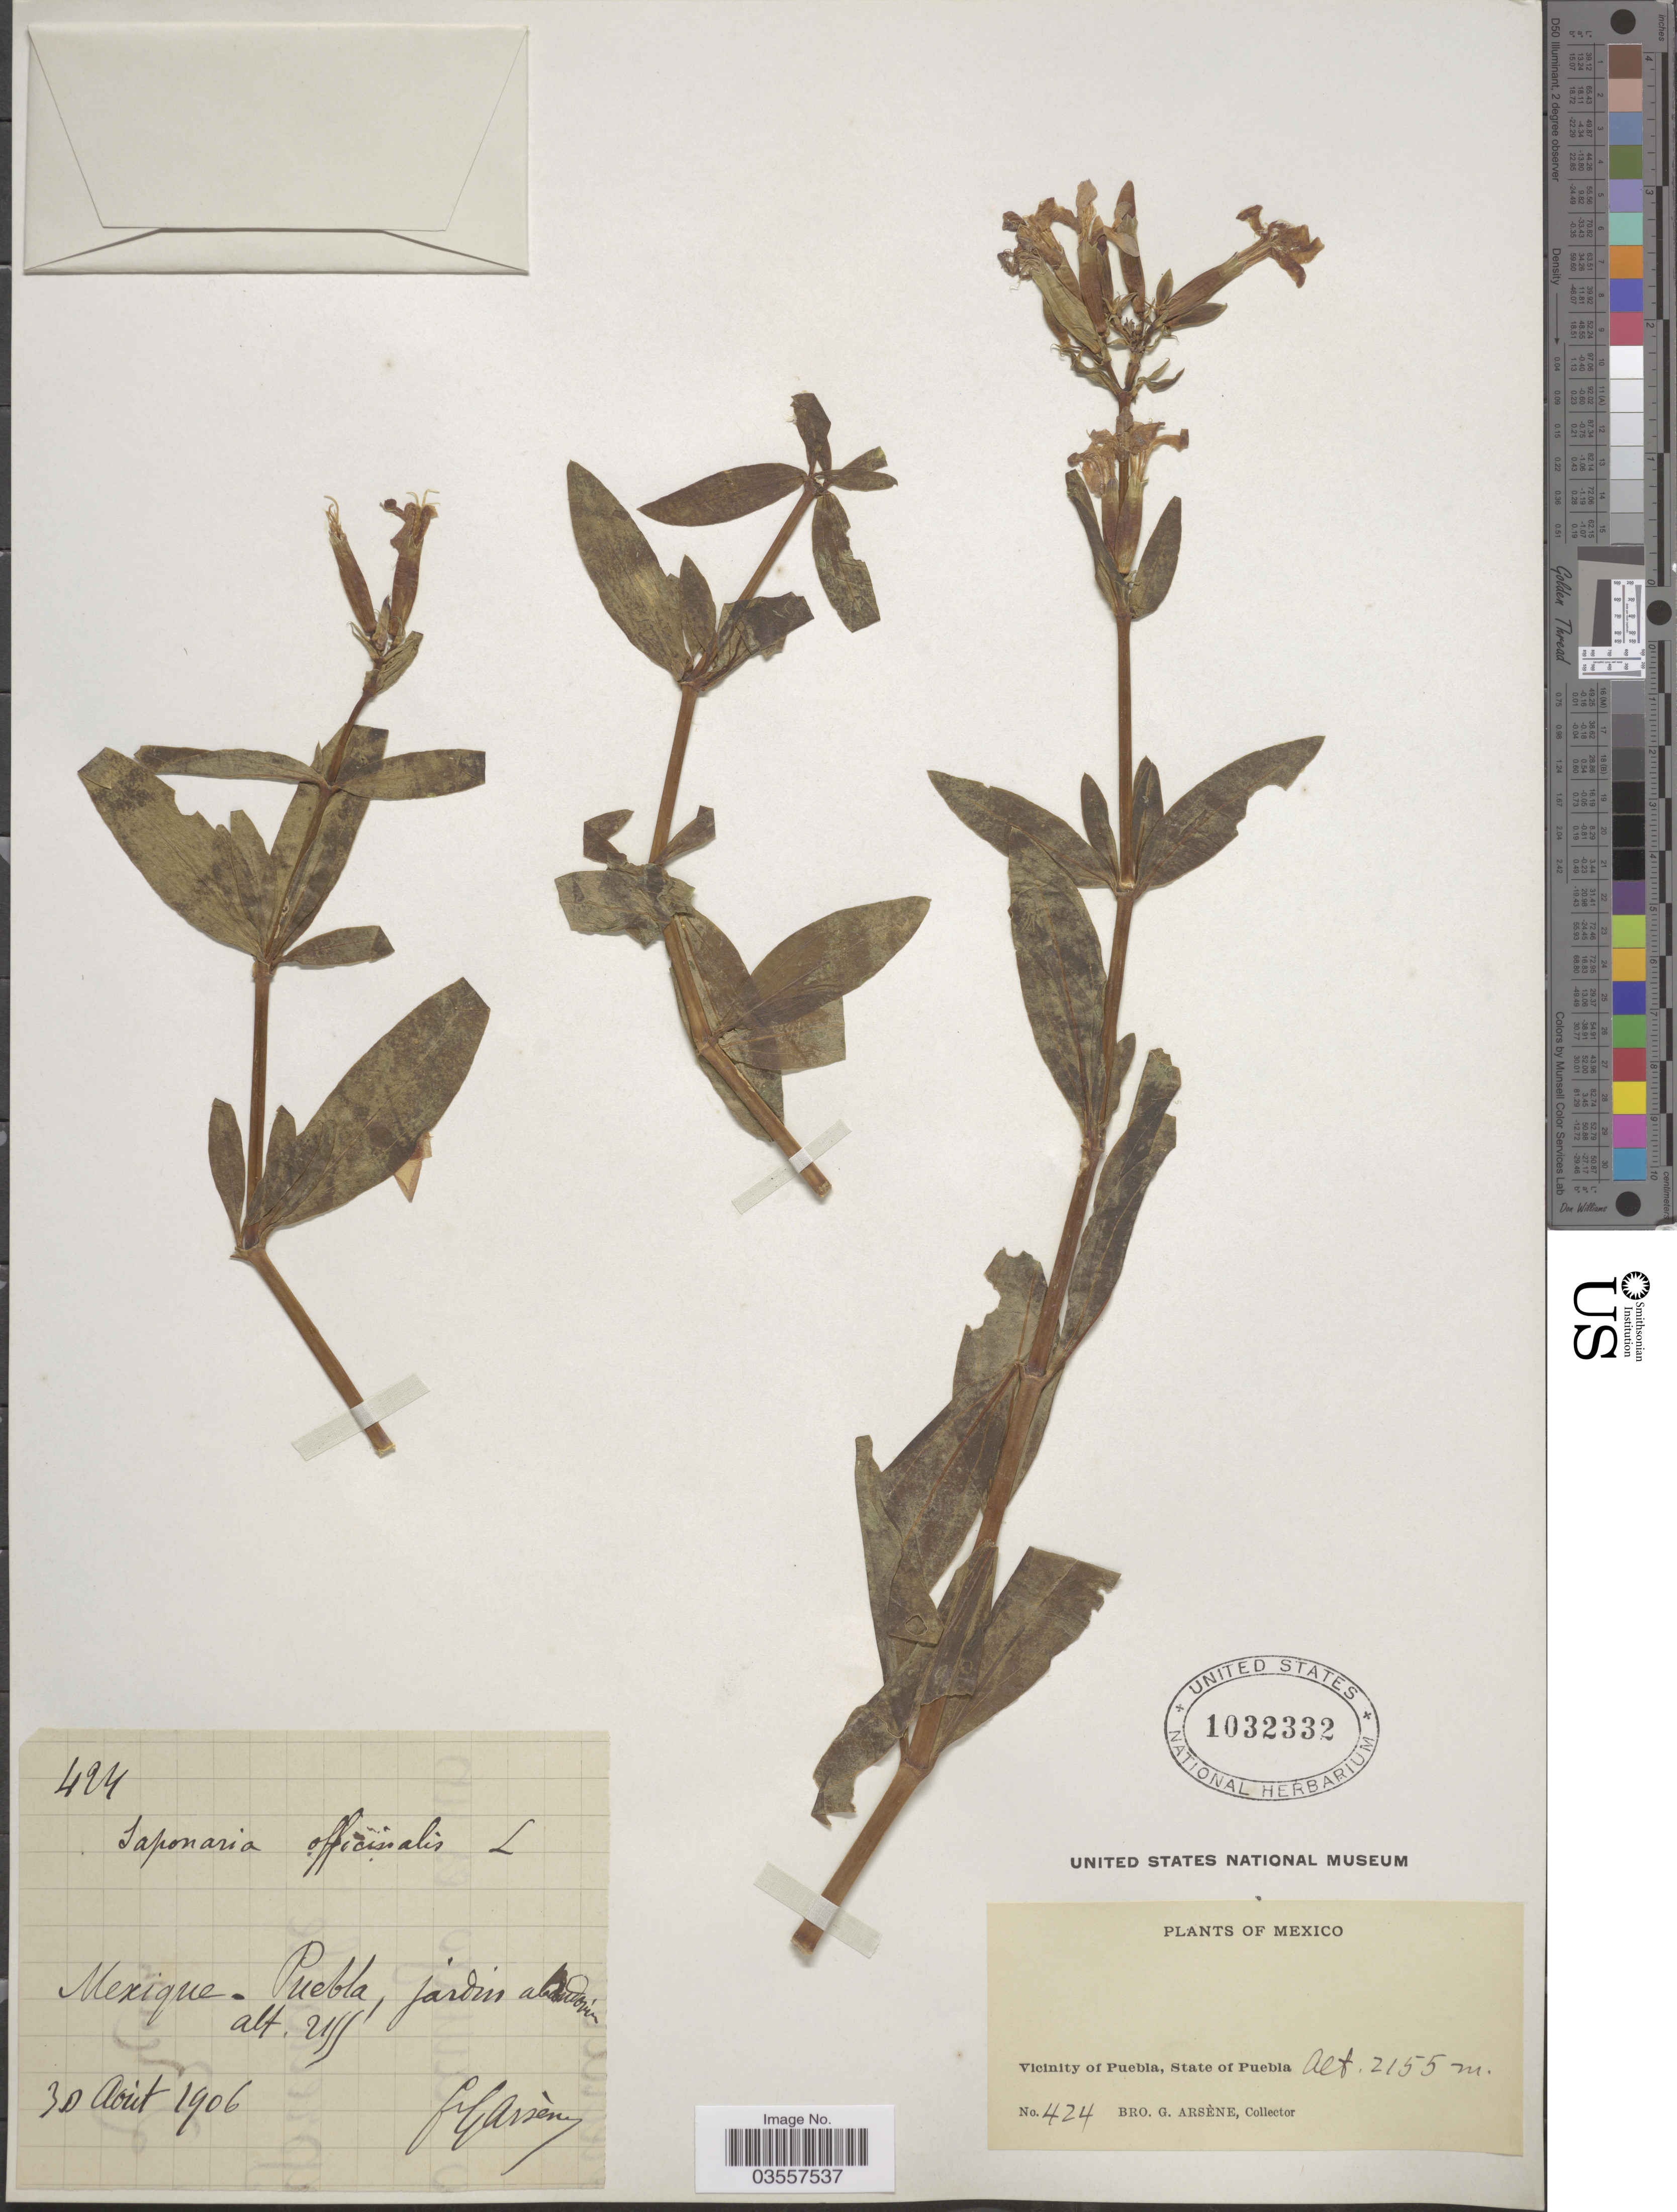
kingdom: Plantae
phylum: Tracheophyta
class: Magnoliopsida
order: Caryophyllales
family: Caryophyllaceae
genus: Saponaria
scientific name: Saponaria officinalis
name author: L.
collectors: Bro. G. Arsène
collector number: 424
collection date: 1906-08-30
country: Mexico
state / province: Puebla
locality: Jardin [illegible text]. Vicinity of Puebla.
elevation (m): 2155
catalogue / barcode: US 1032332